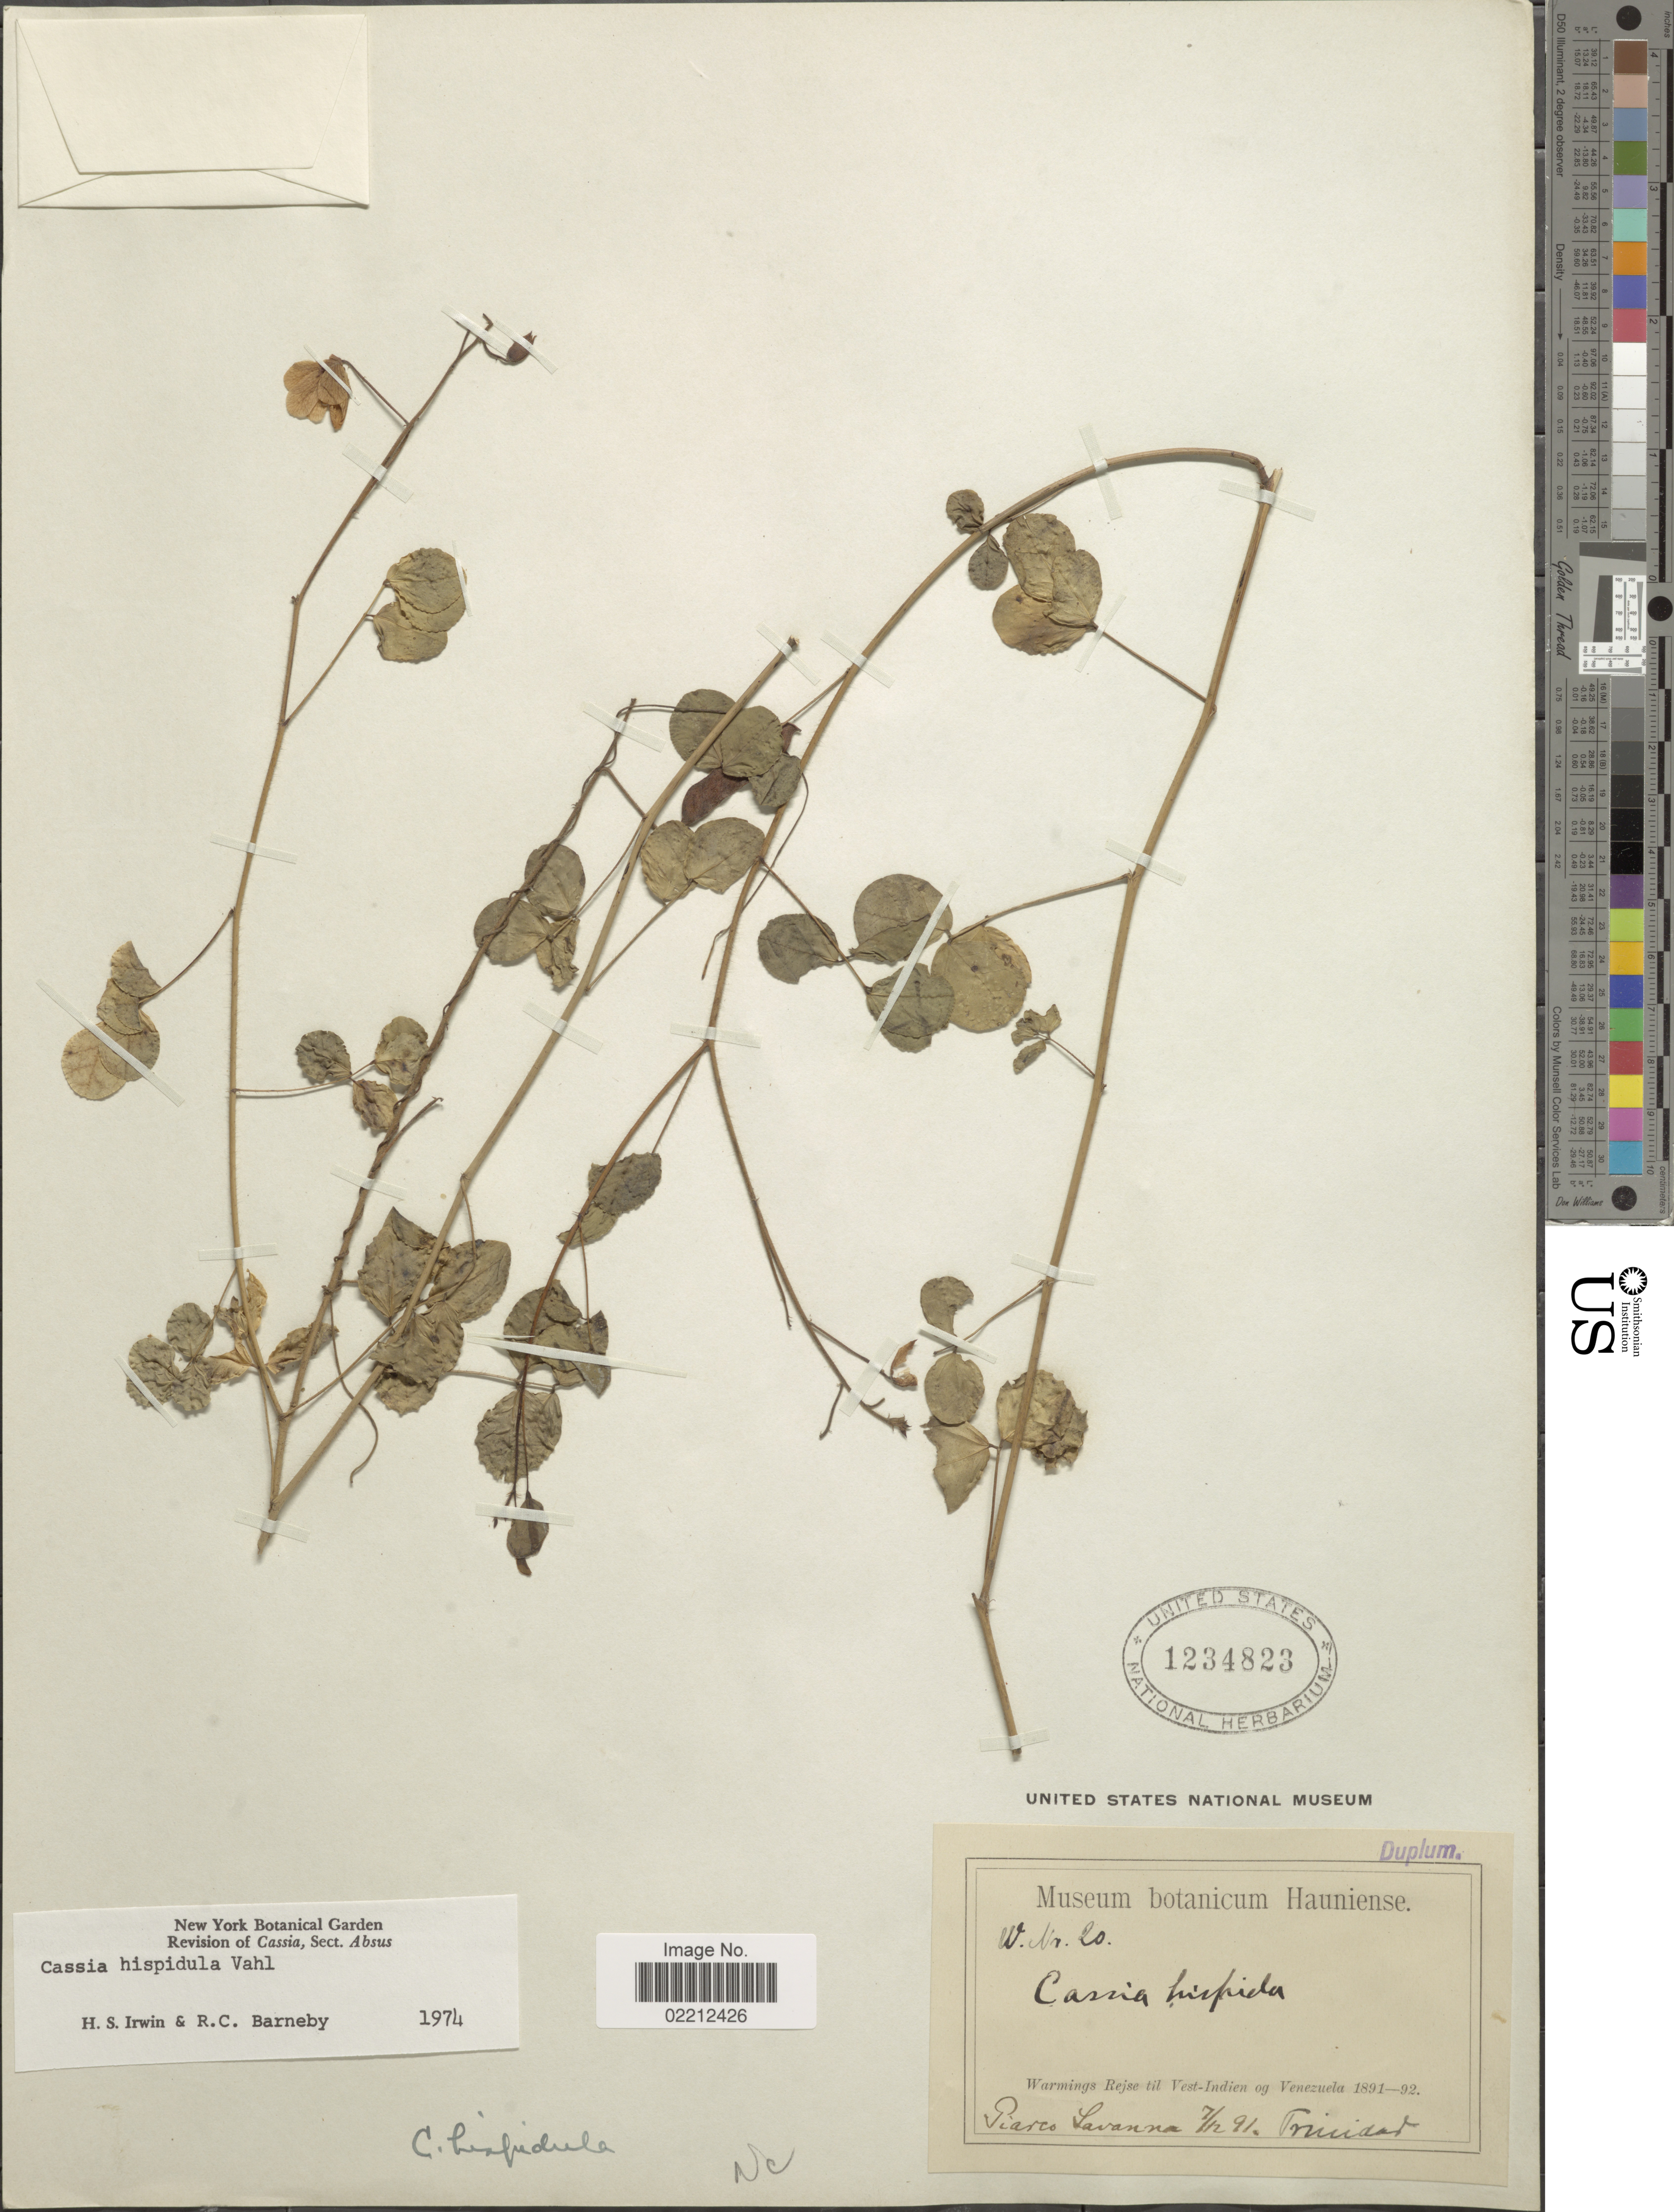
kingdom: Plantae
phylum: Tracheophyta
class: Magnoliopsida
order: Fabales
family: Fabaceae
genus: Chamaecrista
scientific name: Chamaecrista hispidula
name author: (Vahl) H.S. Irwin & Barneby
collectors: -. Warmings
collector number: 20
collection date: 1891-12-07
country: Trinidad and Tobago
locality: Piarco Savanna, Trinidad.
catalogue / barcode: US 1234823